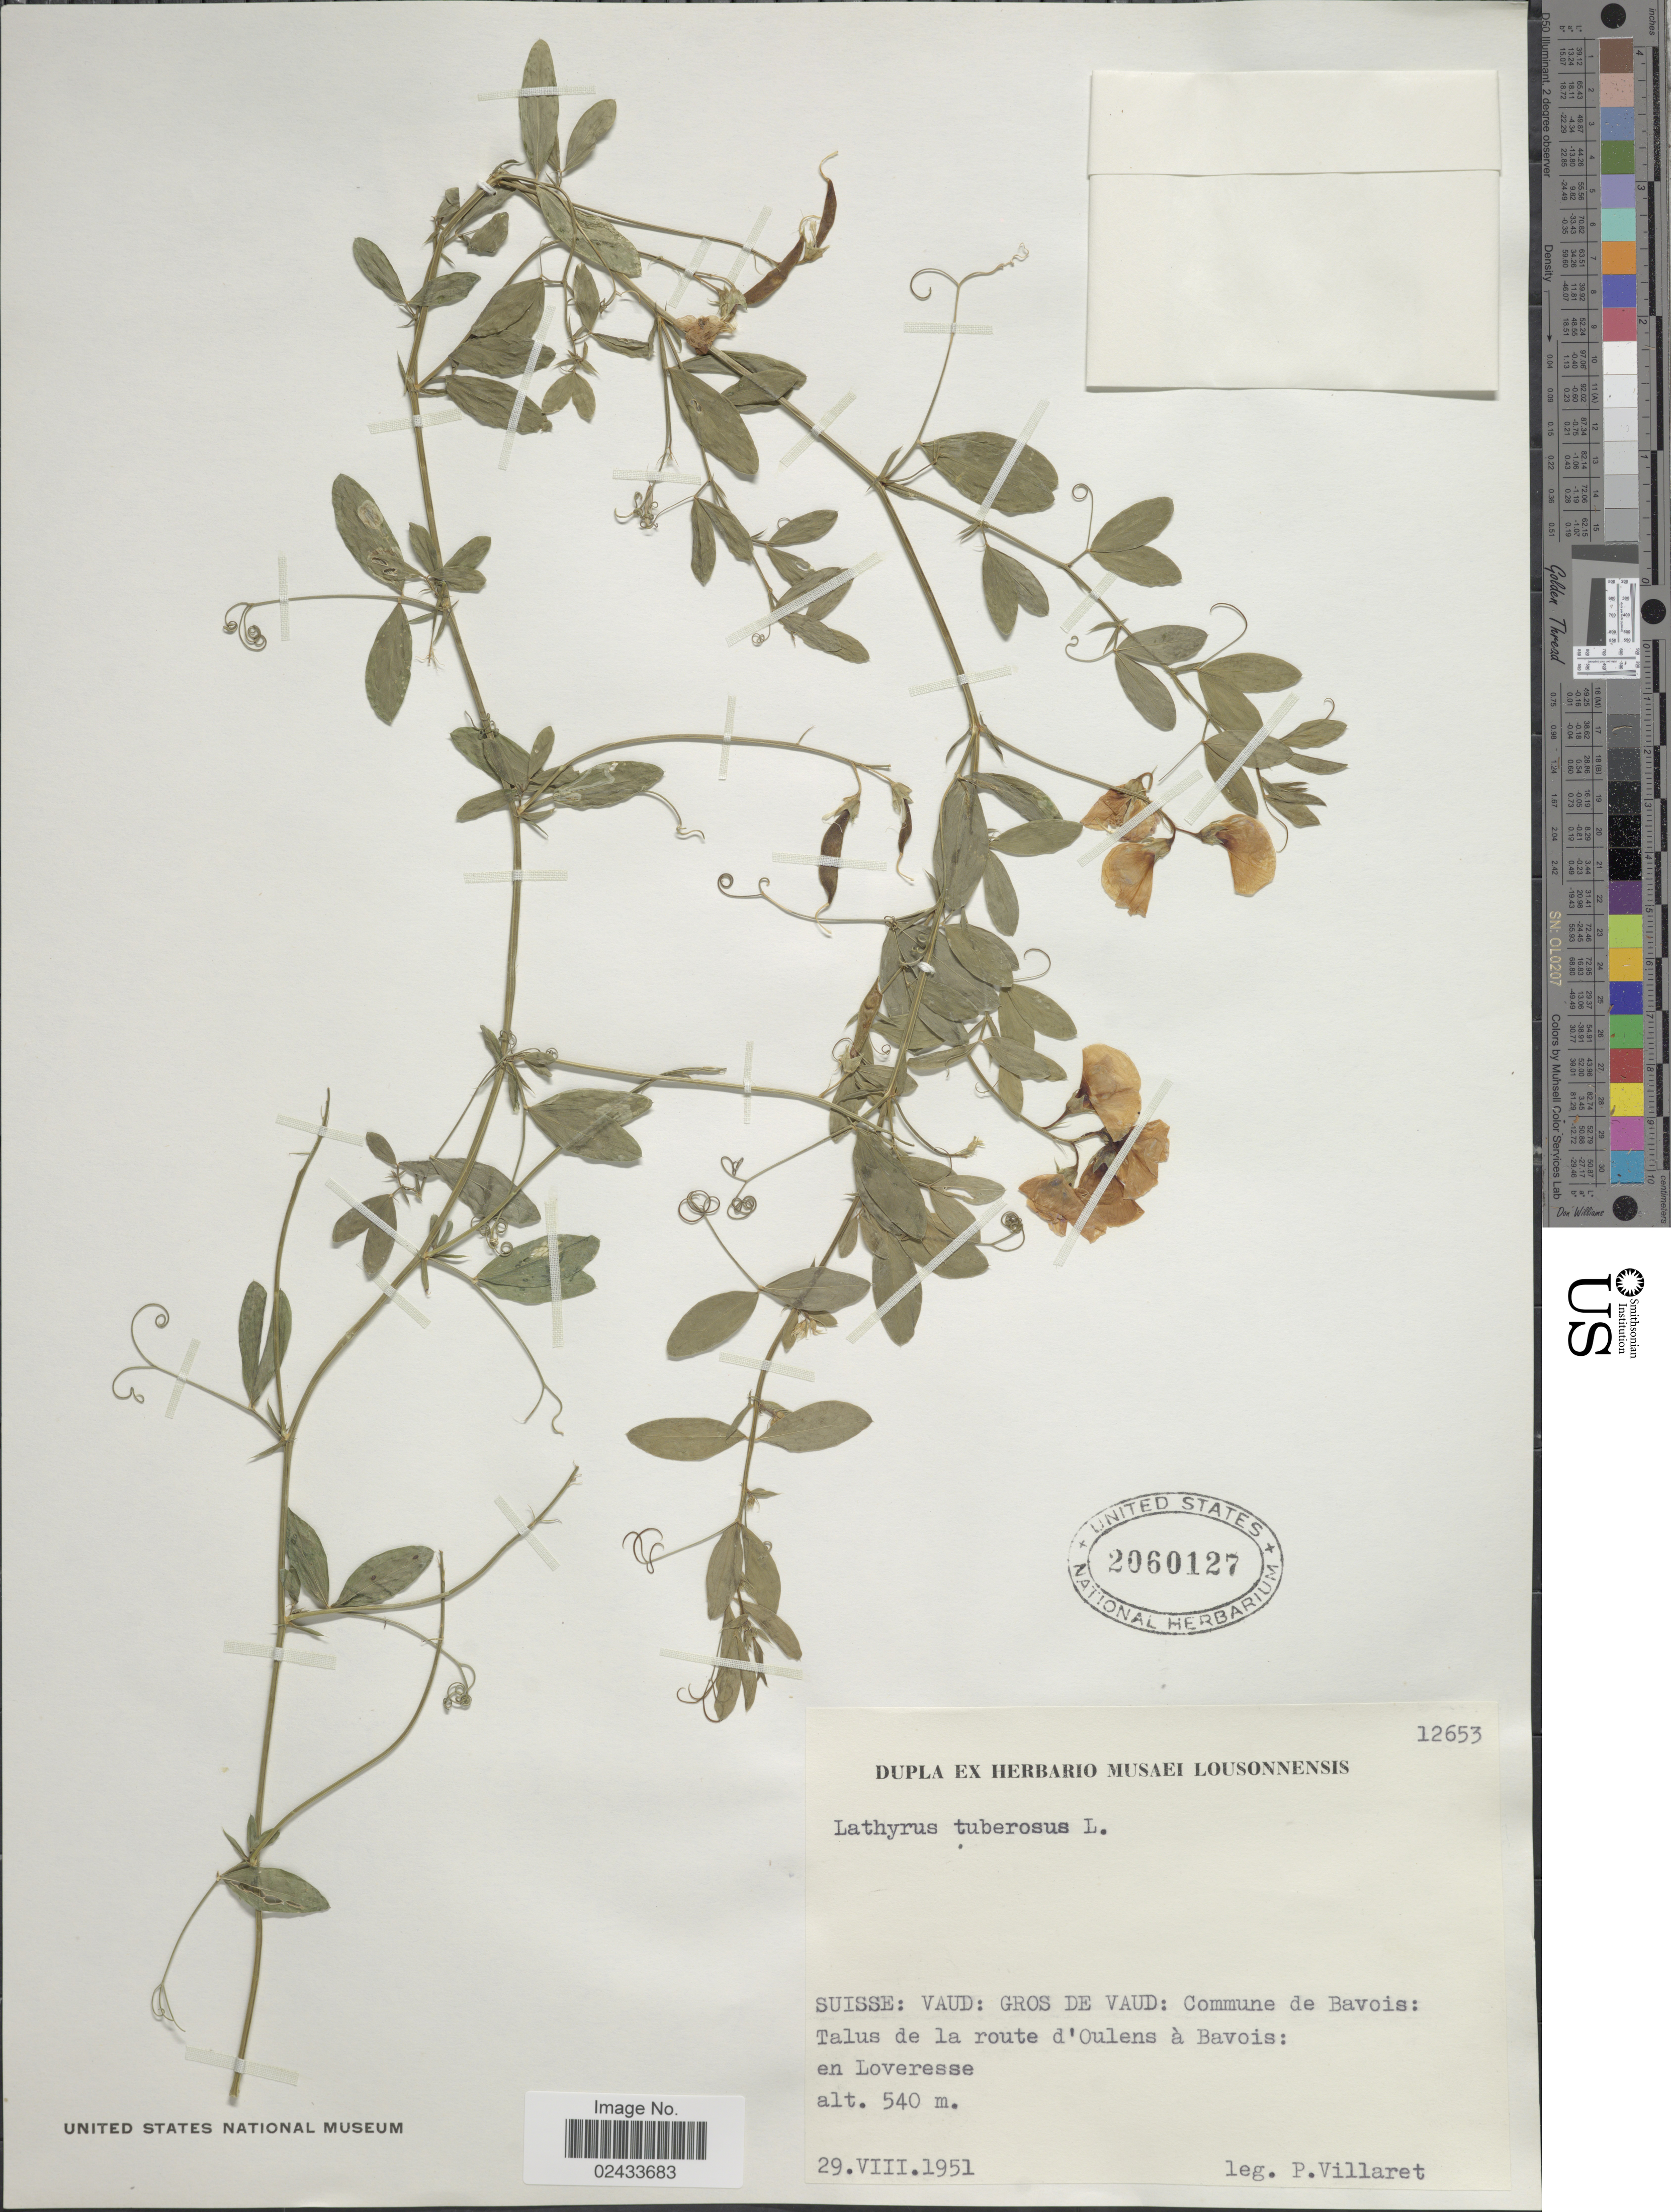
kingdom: Plantae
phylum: Tracheophyta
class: Magnoliopsida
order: Fabales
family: Fabaceae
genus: Lathyrus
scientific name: Lathyrus tuberosus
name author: L.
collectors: P. Villaret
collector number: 12653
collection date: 1951-08-29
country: Switzerland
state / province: Vaud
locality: Suisse: Vaud: Gros de Vaud: Commune de Bavois: Talus de la route d'Oulens a Bavois: en Loveresse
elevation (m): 540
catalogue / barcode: US 2060127